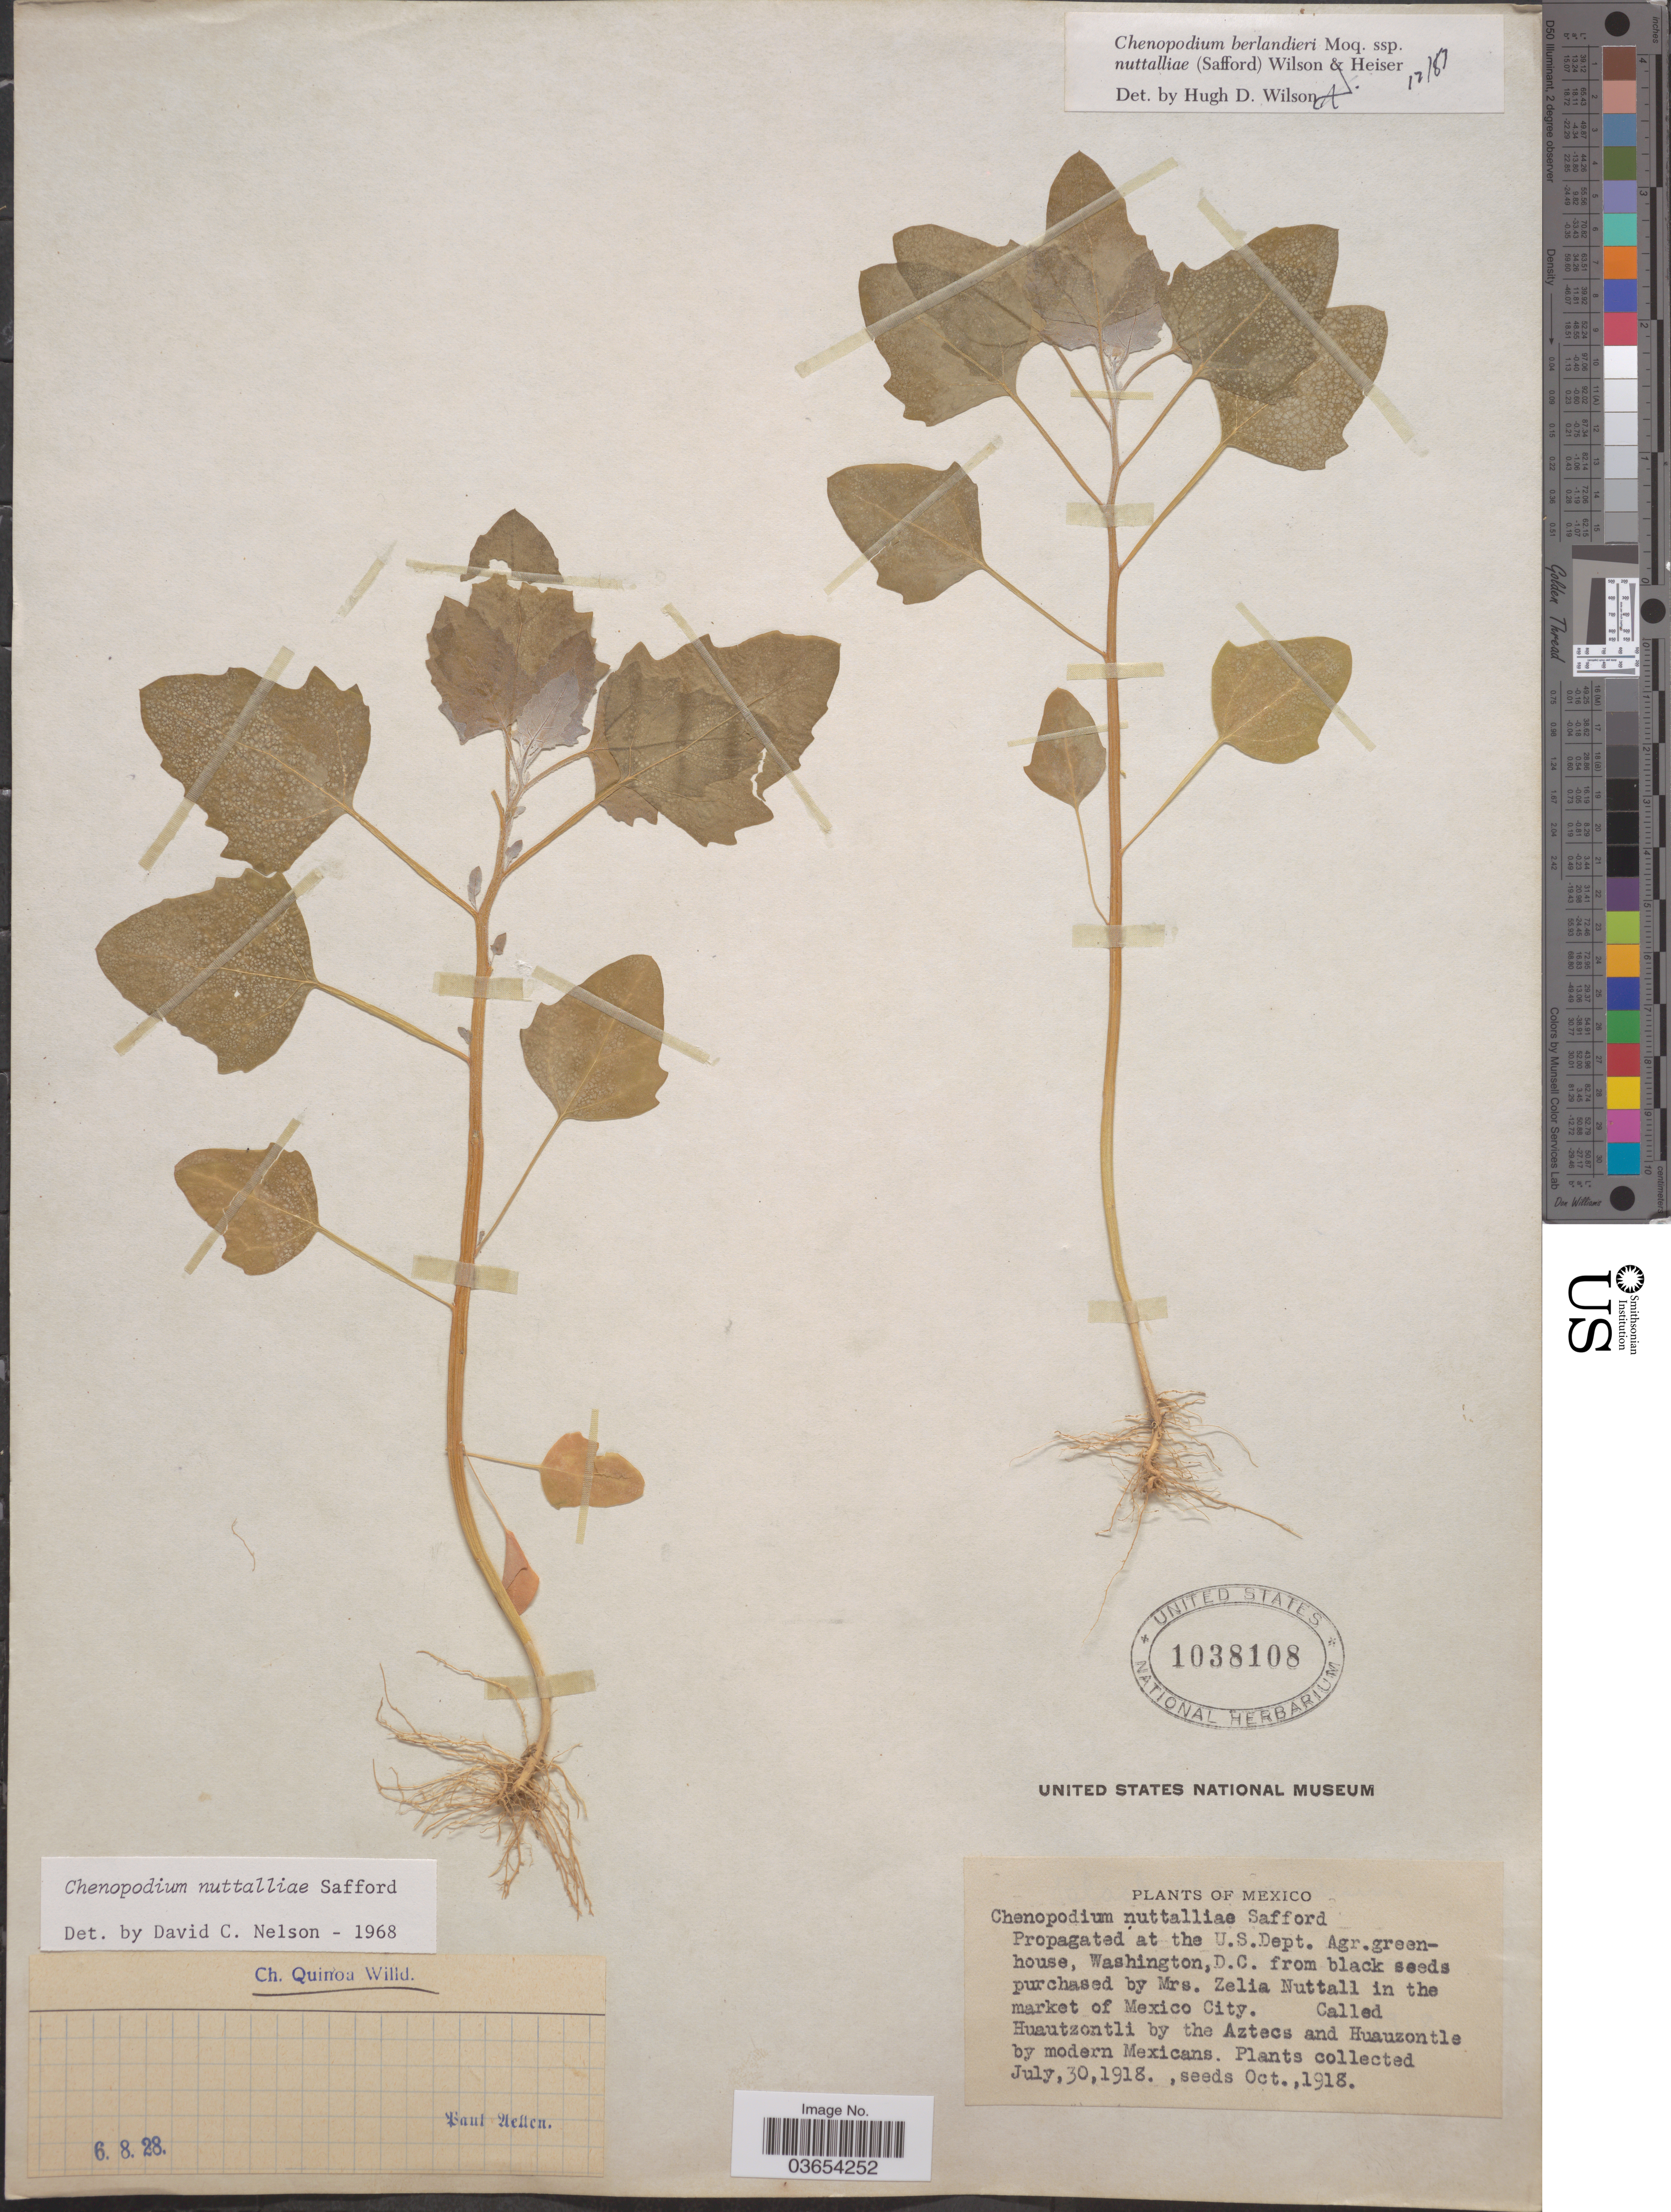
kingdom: Plantae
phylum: Tracheophyta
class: Magnoliopsida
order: Caryophyllales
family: Amaranthaceae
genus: Chenopodium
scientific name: Chenopodium neomexicanum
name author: Standl.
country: United States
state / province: District of Columbia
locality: Propagated at the U.S.Dept. Agr.greenhouse, Washington D.C.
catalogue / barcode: US 1038108